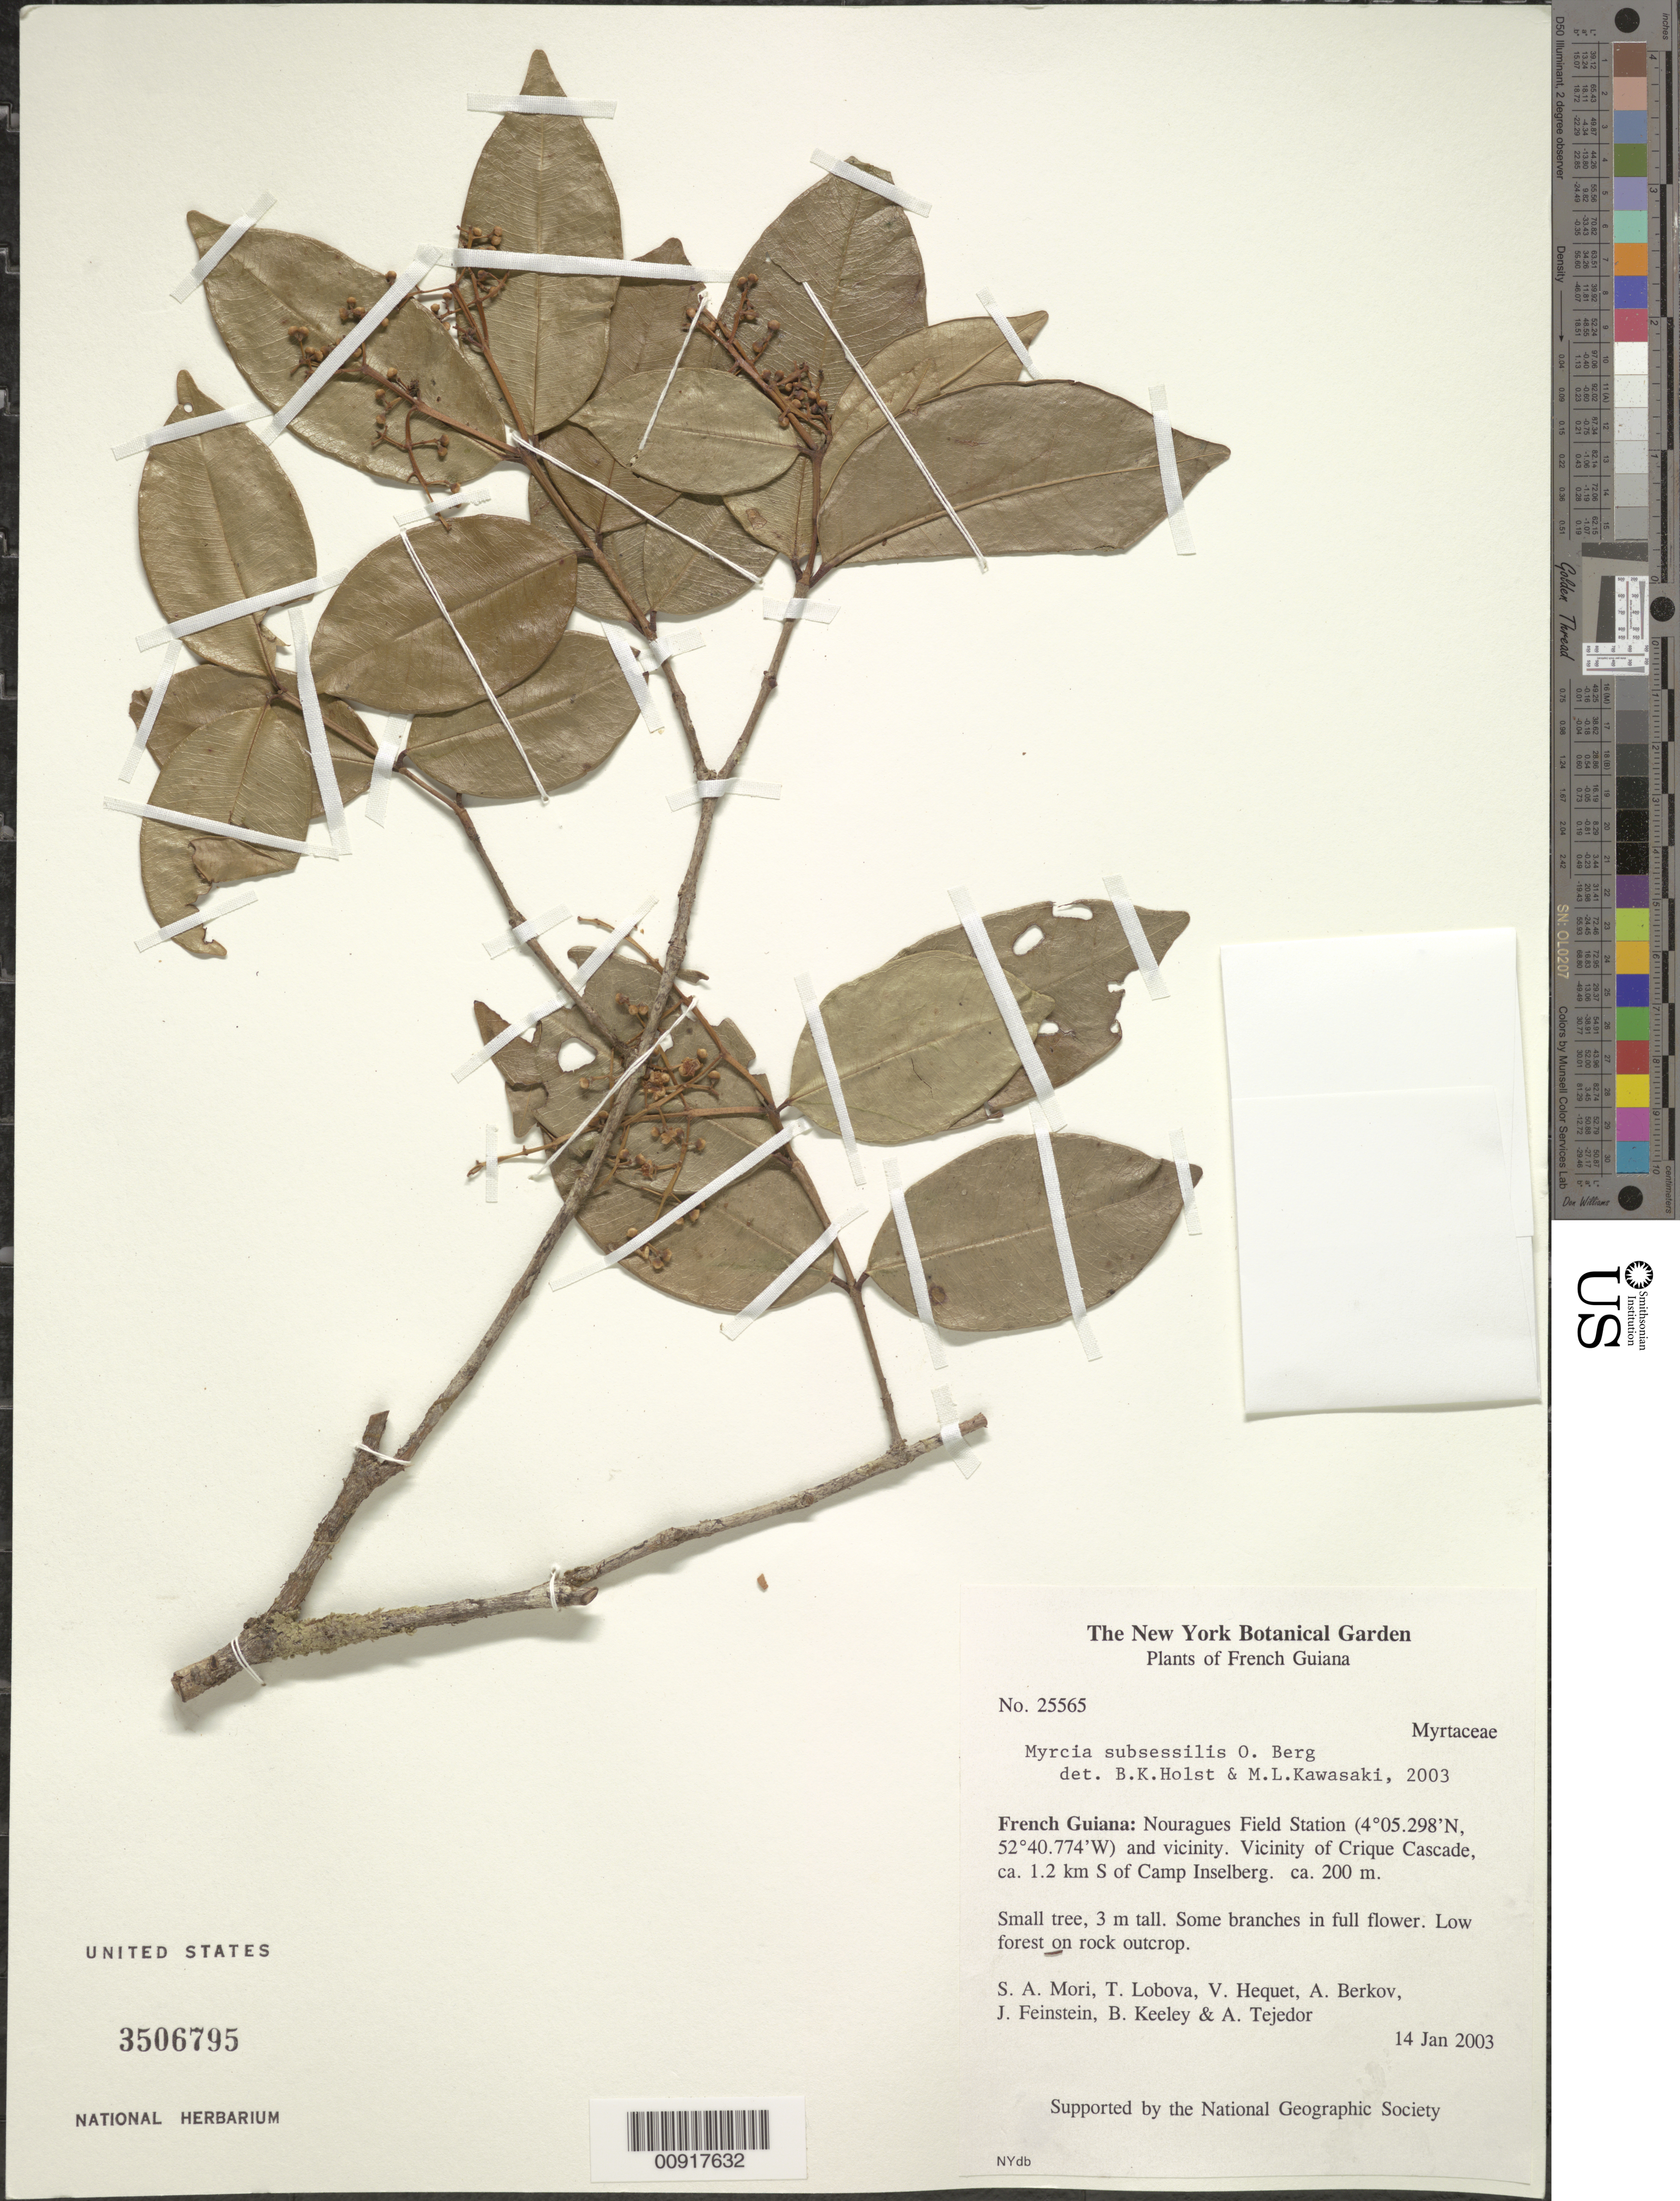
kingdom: Plantae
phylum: Tracheophyta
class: Magnoliopsida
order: Myrtales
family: Myrtaceae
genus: Myrcia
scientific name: Myrcia subsessilis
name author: O. Berg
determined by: Holst, Bruce K.; Kawasaki, María L.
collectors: S. Mori, T. Lobova, V. Hequet, A. Berkov, J. Feinstein, B. W. Keeley & A. Tejedor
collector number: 25565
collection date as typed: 14-Jan-03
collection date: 2003-01-14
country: French Guiana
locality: Nouragues Field Station, vicinity of crique Cascade, 1.2 km s of Camp Inselberg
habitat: Low forest on rock outcrop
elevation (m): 200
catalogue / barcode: US 3506975